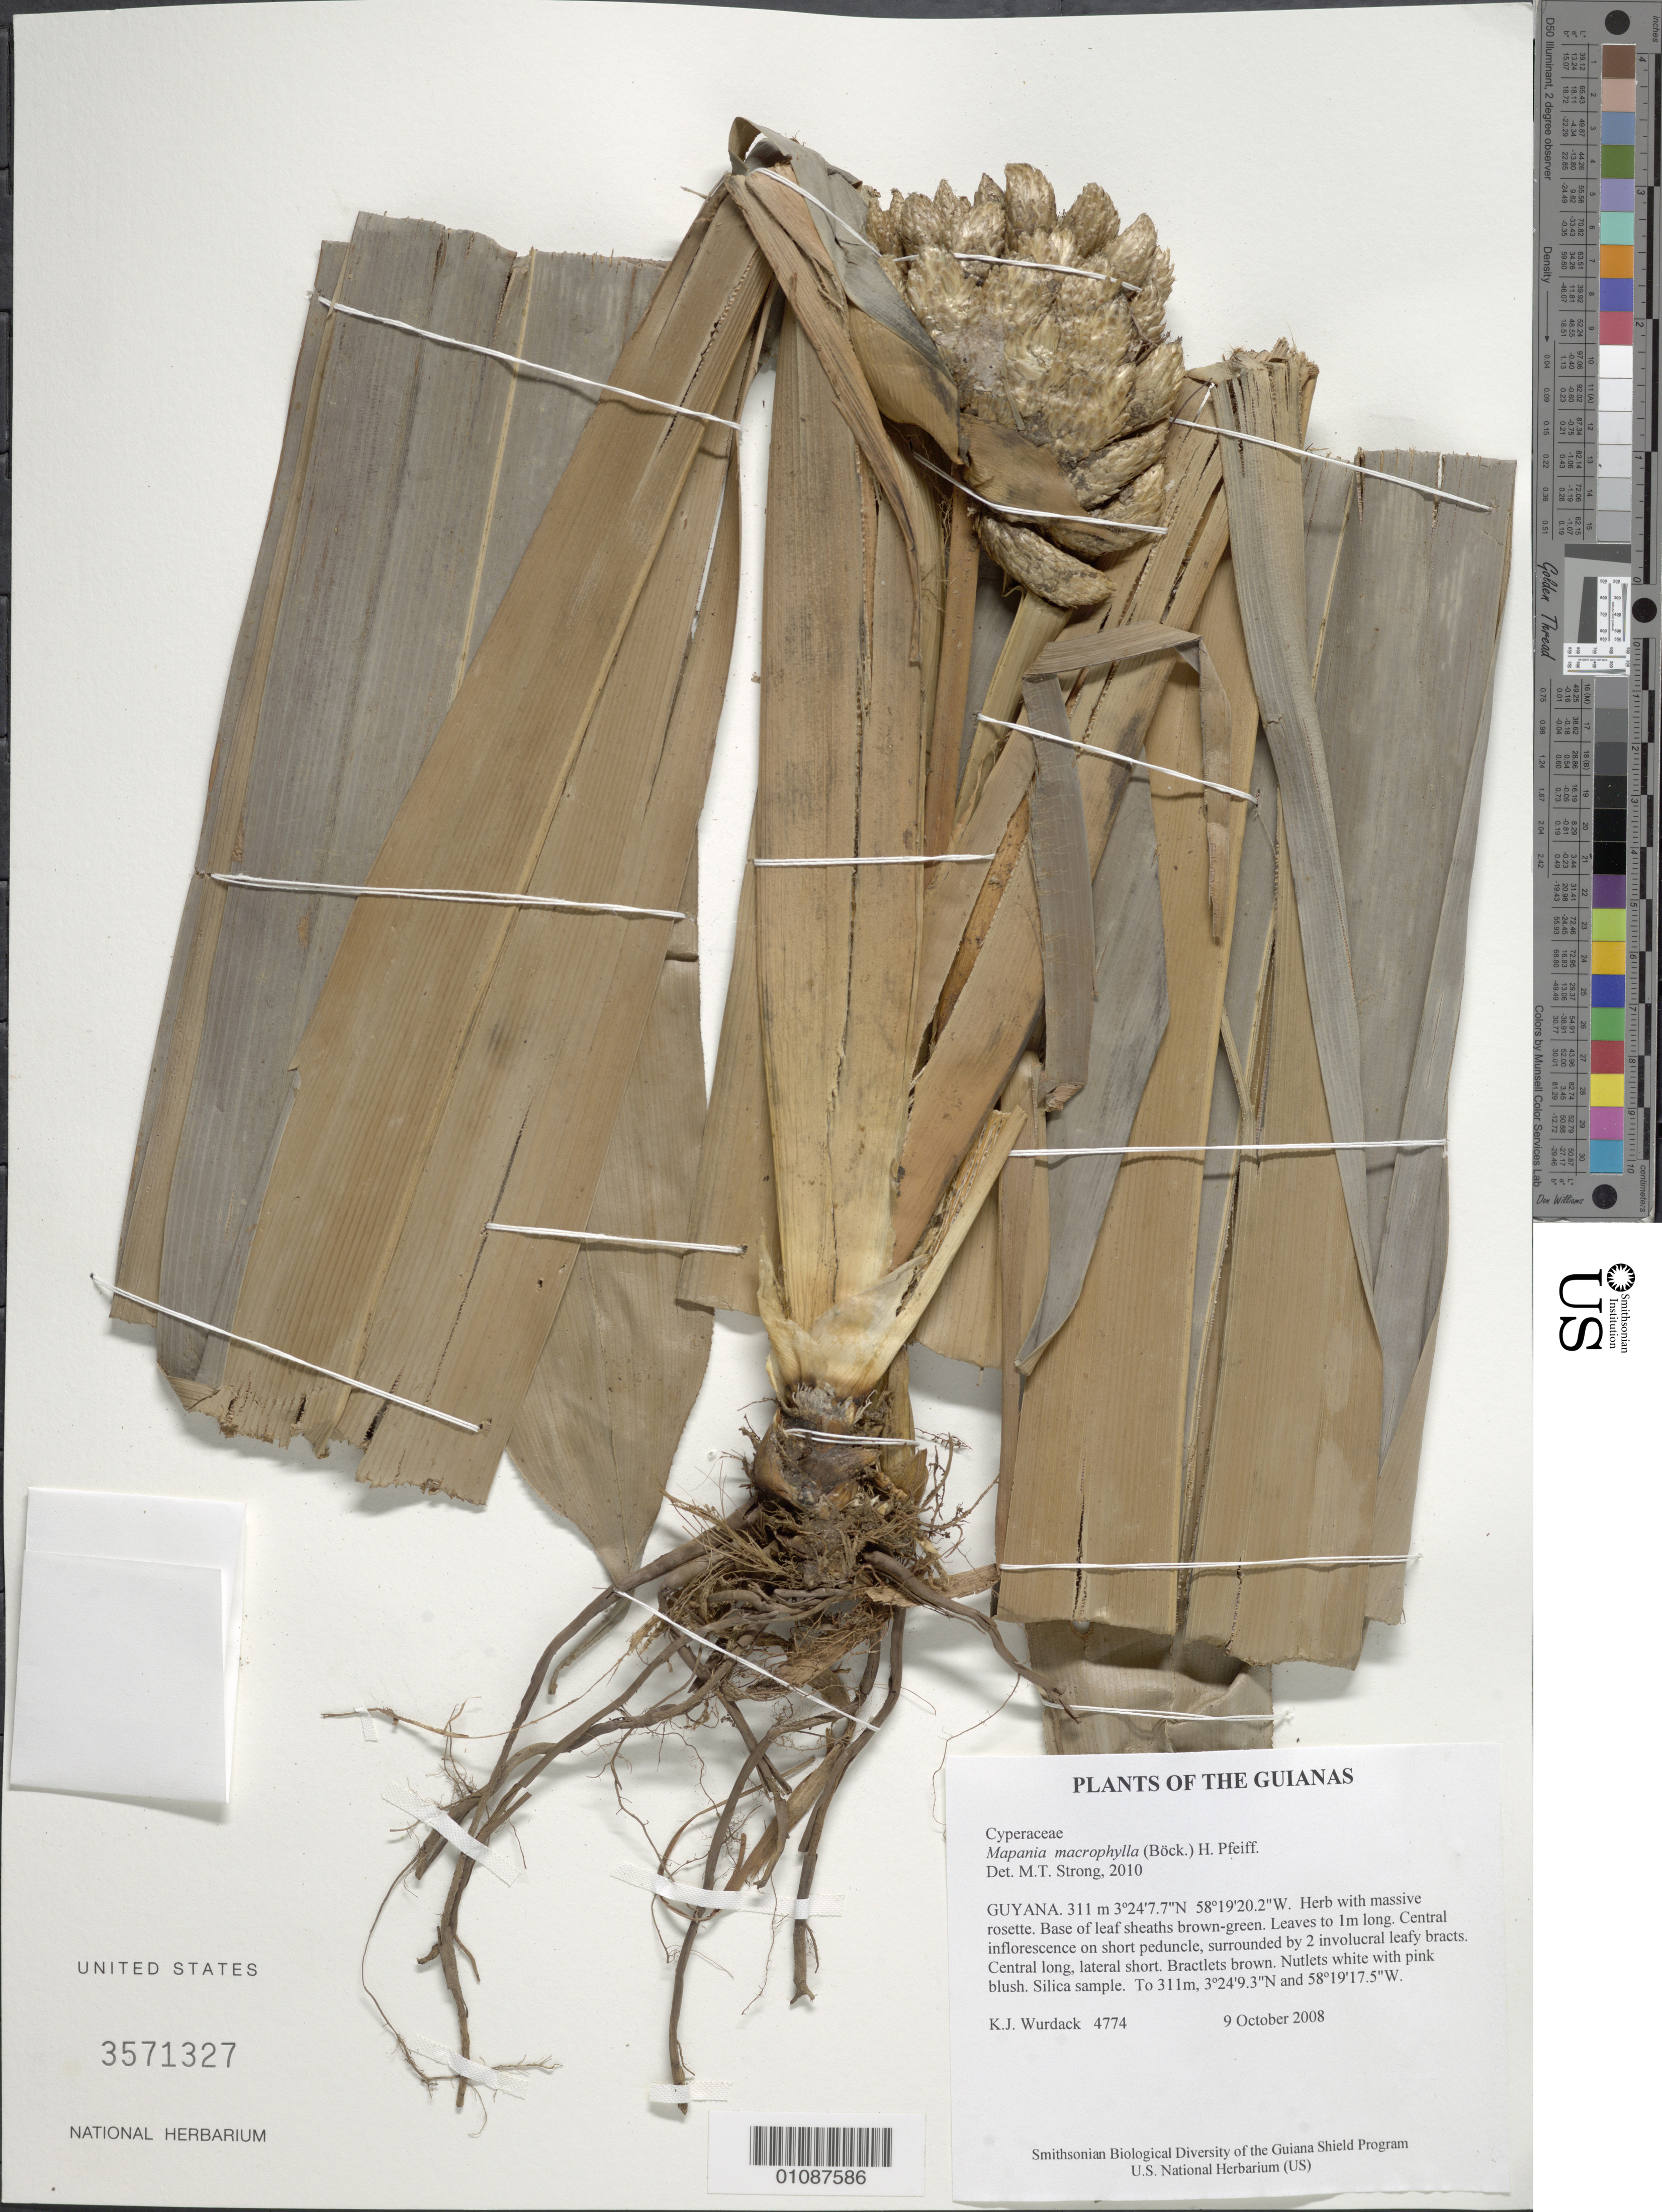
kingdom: Plantae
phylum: Tracheophyta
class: Liliopsida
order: Poales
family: Cyperaceae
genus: Mapania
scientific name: Mapania macrophylla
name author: (Boeckeler) H. Pfeiff.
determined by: Strong, M. T., (US), Smithsonian Institution - National Museum of Natural History (UNITED STATES)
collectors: K. Wurdack, K. M. Redden, A. Rodriguez, C. Perry, P. Ragnauth, N. John & E. Joseph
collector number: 4774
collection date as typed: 9 October 2008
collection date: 2008-10-09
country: Guyana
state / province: U. Takutu-U. Essequibo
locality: CI concession. Line 9. Mid-mountain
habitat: Swartzia, palm dominant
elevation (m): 311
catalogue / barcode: US 3571327